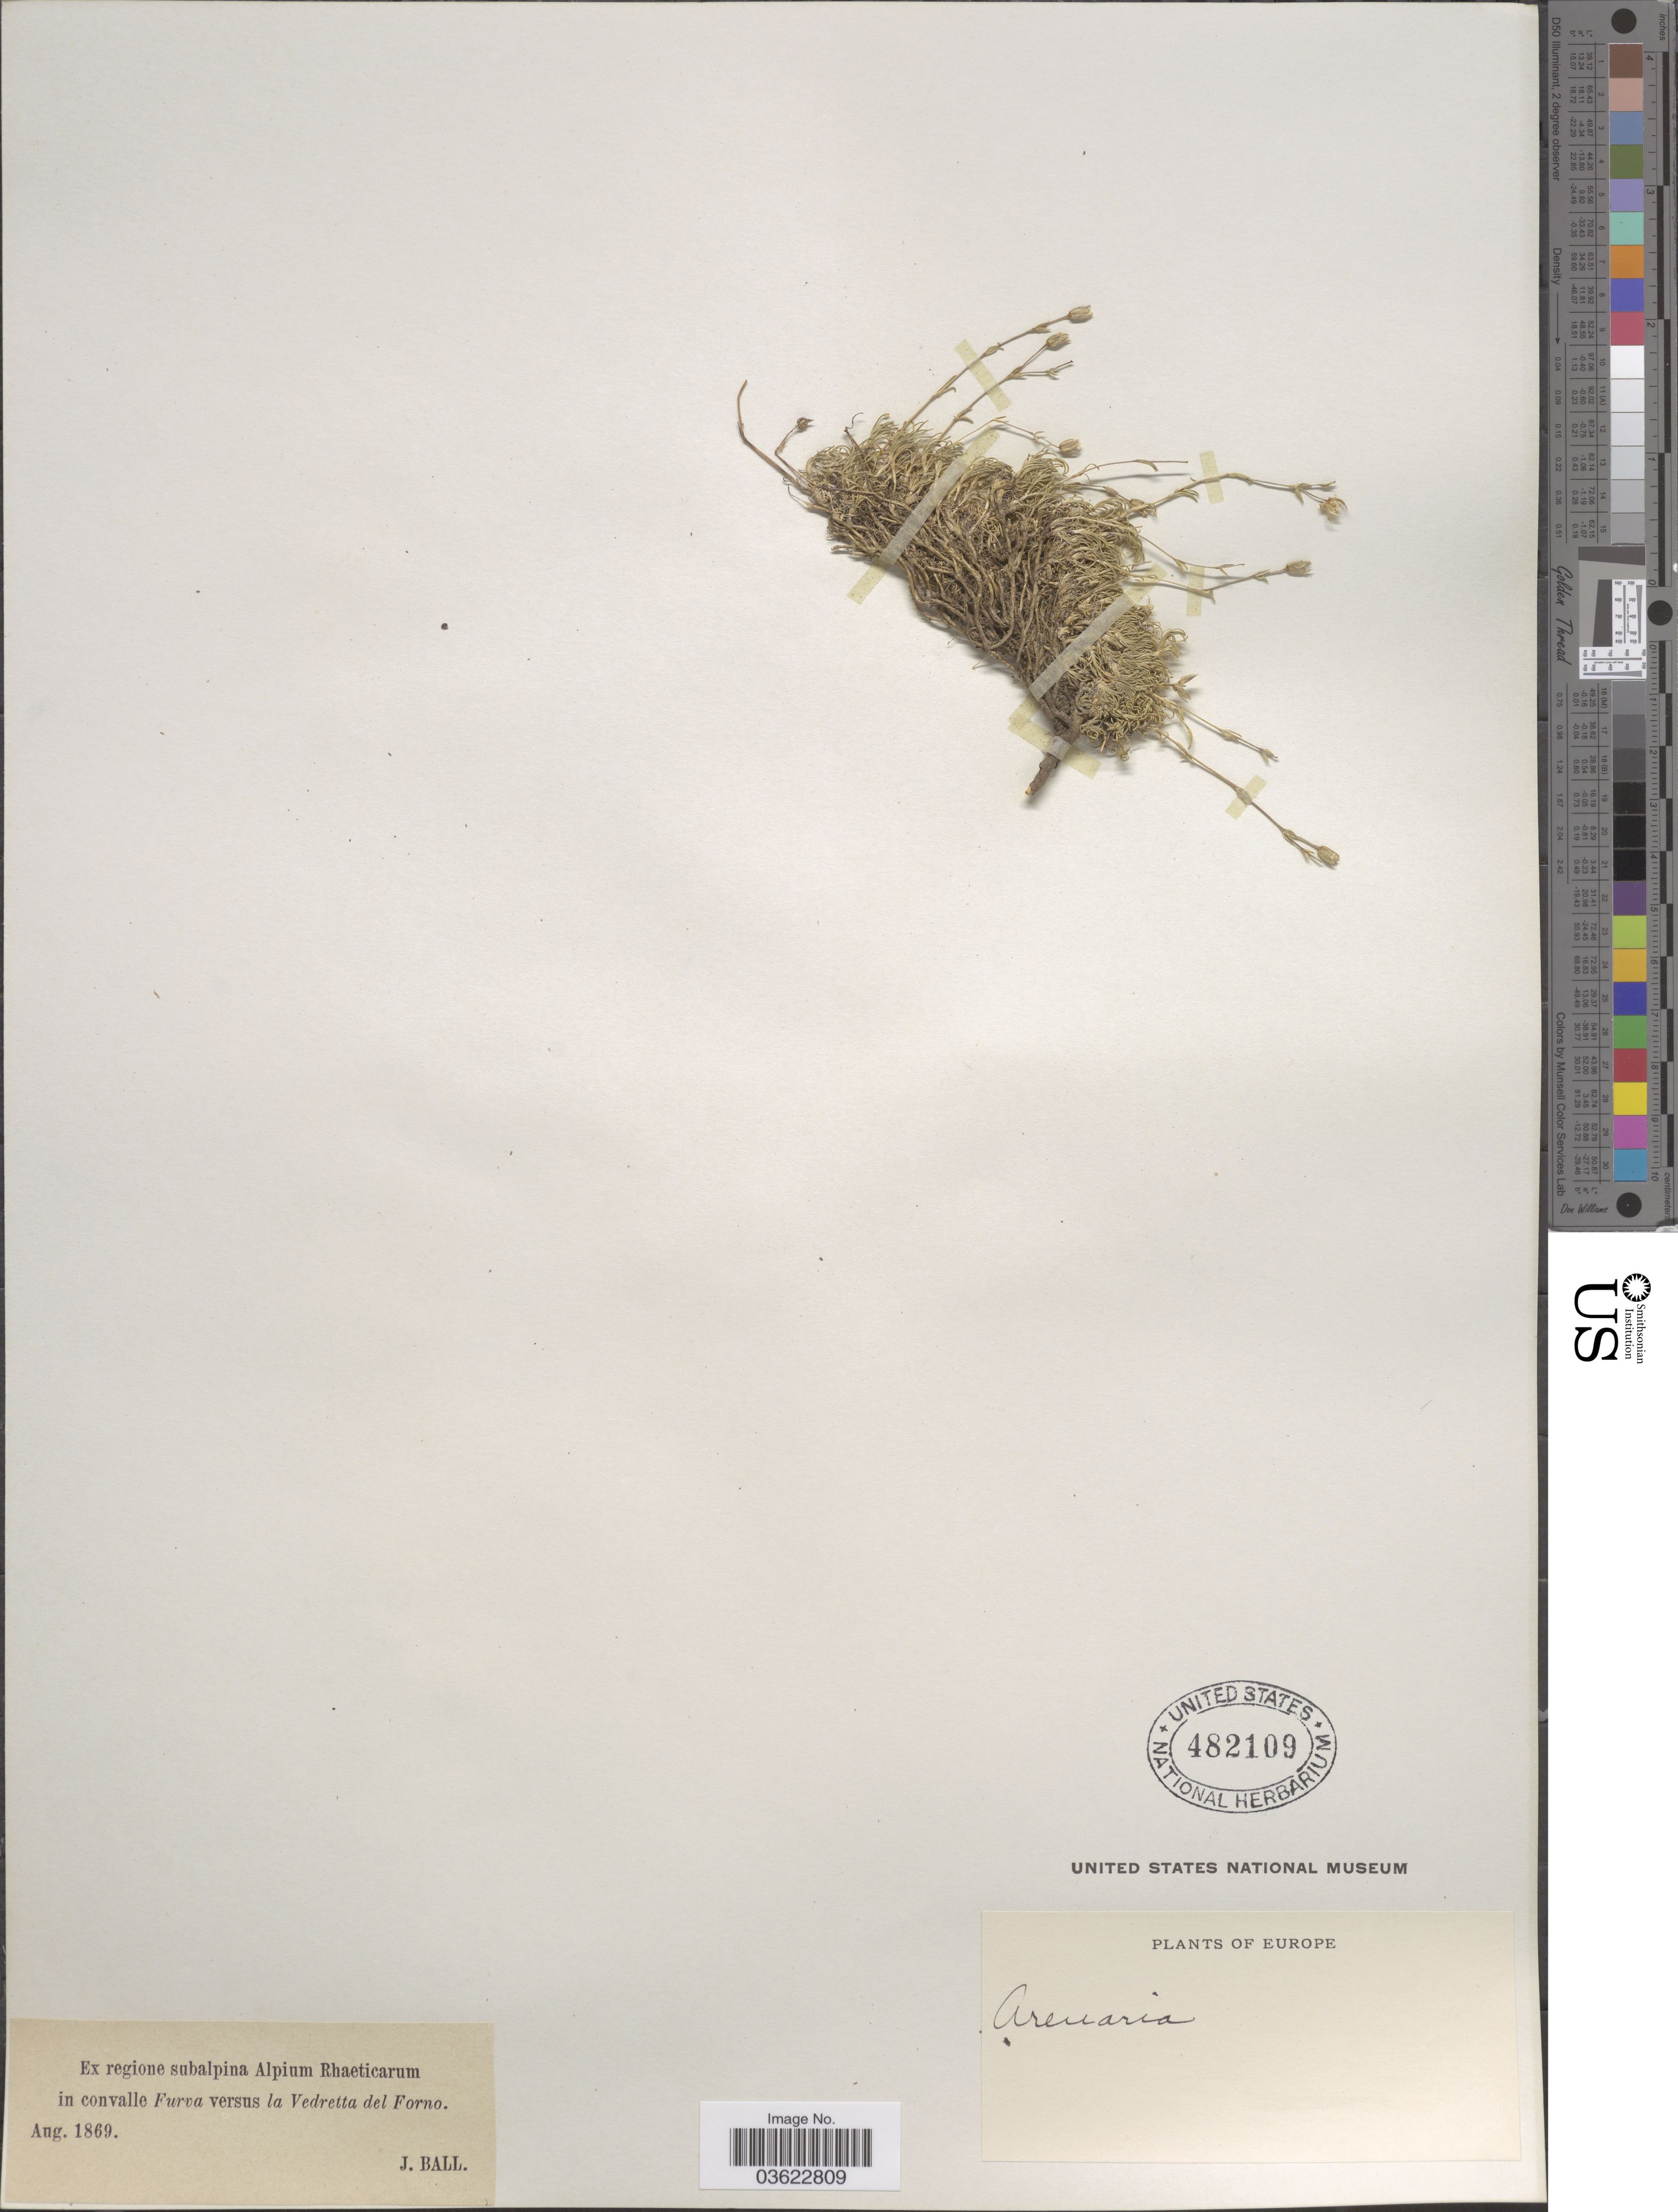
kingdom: Plantae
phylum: Tracheophyta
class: Magnoliopsida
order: Caryophyllales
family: Caryophyllaceae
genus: Arenaria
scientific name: Arenaria sp.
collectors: J. Ball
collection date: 1869-08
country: Italy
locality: Ex regione subalpina Alpium Rhaeticarum in convalle Furva versus la Vedretta del Forno. Europe.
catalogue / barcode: US 482109